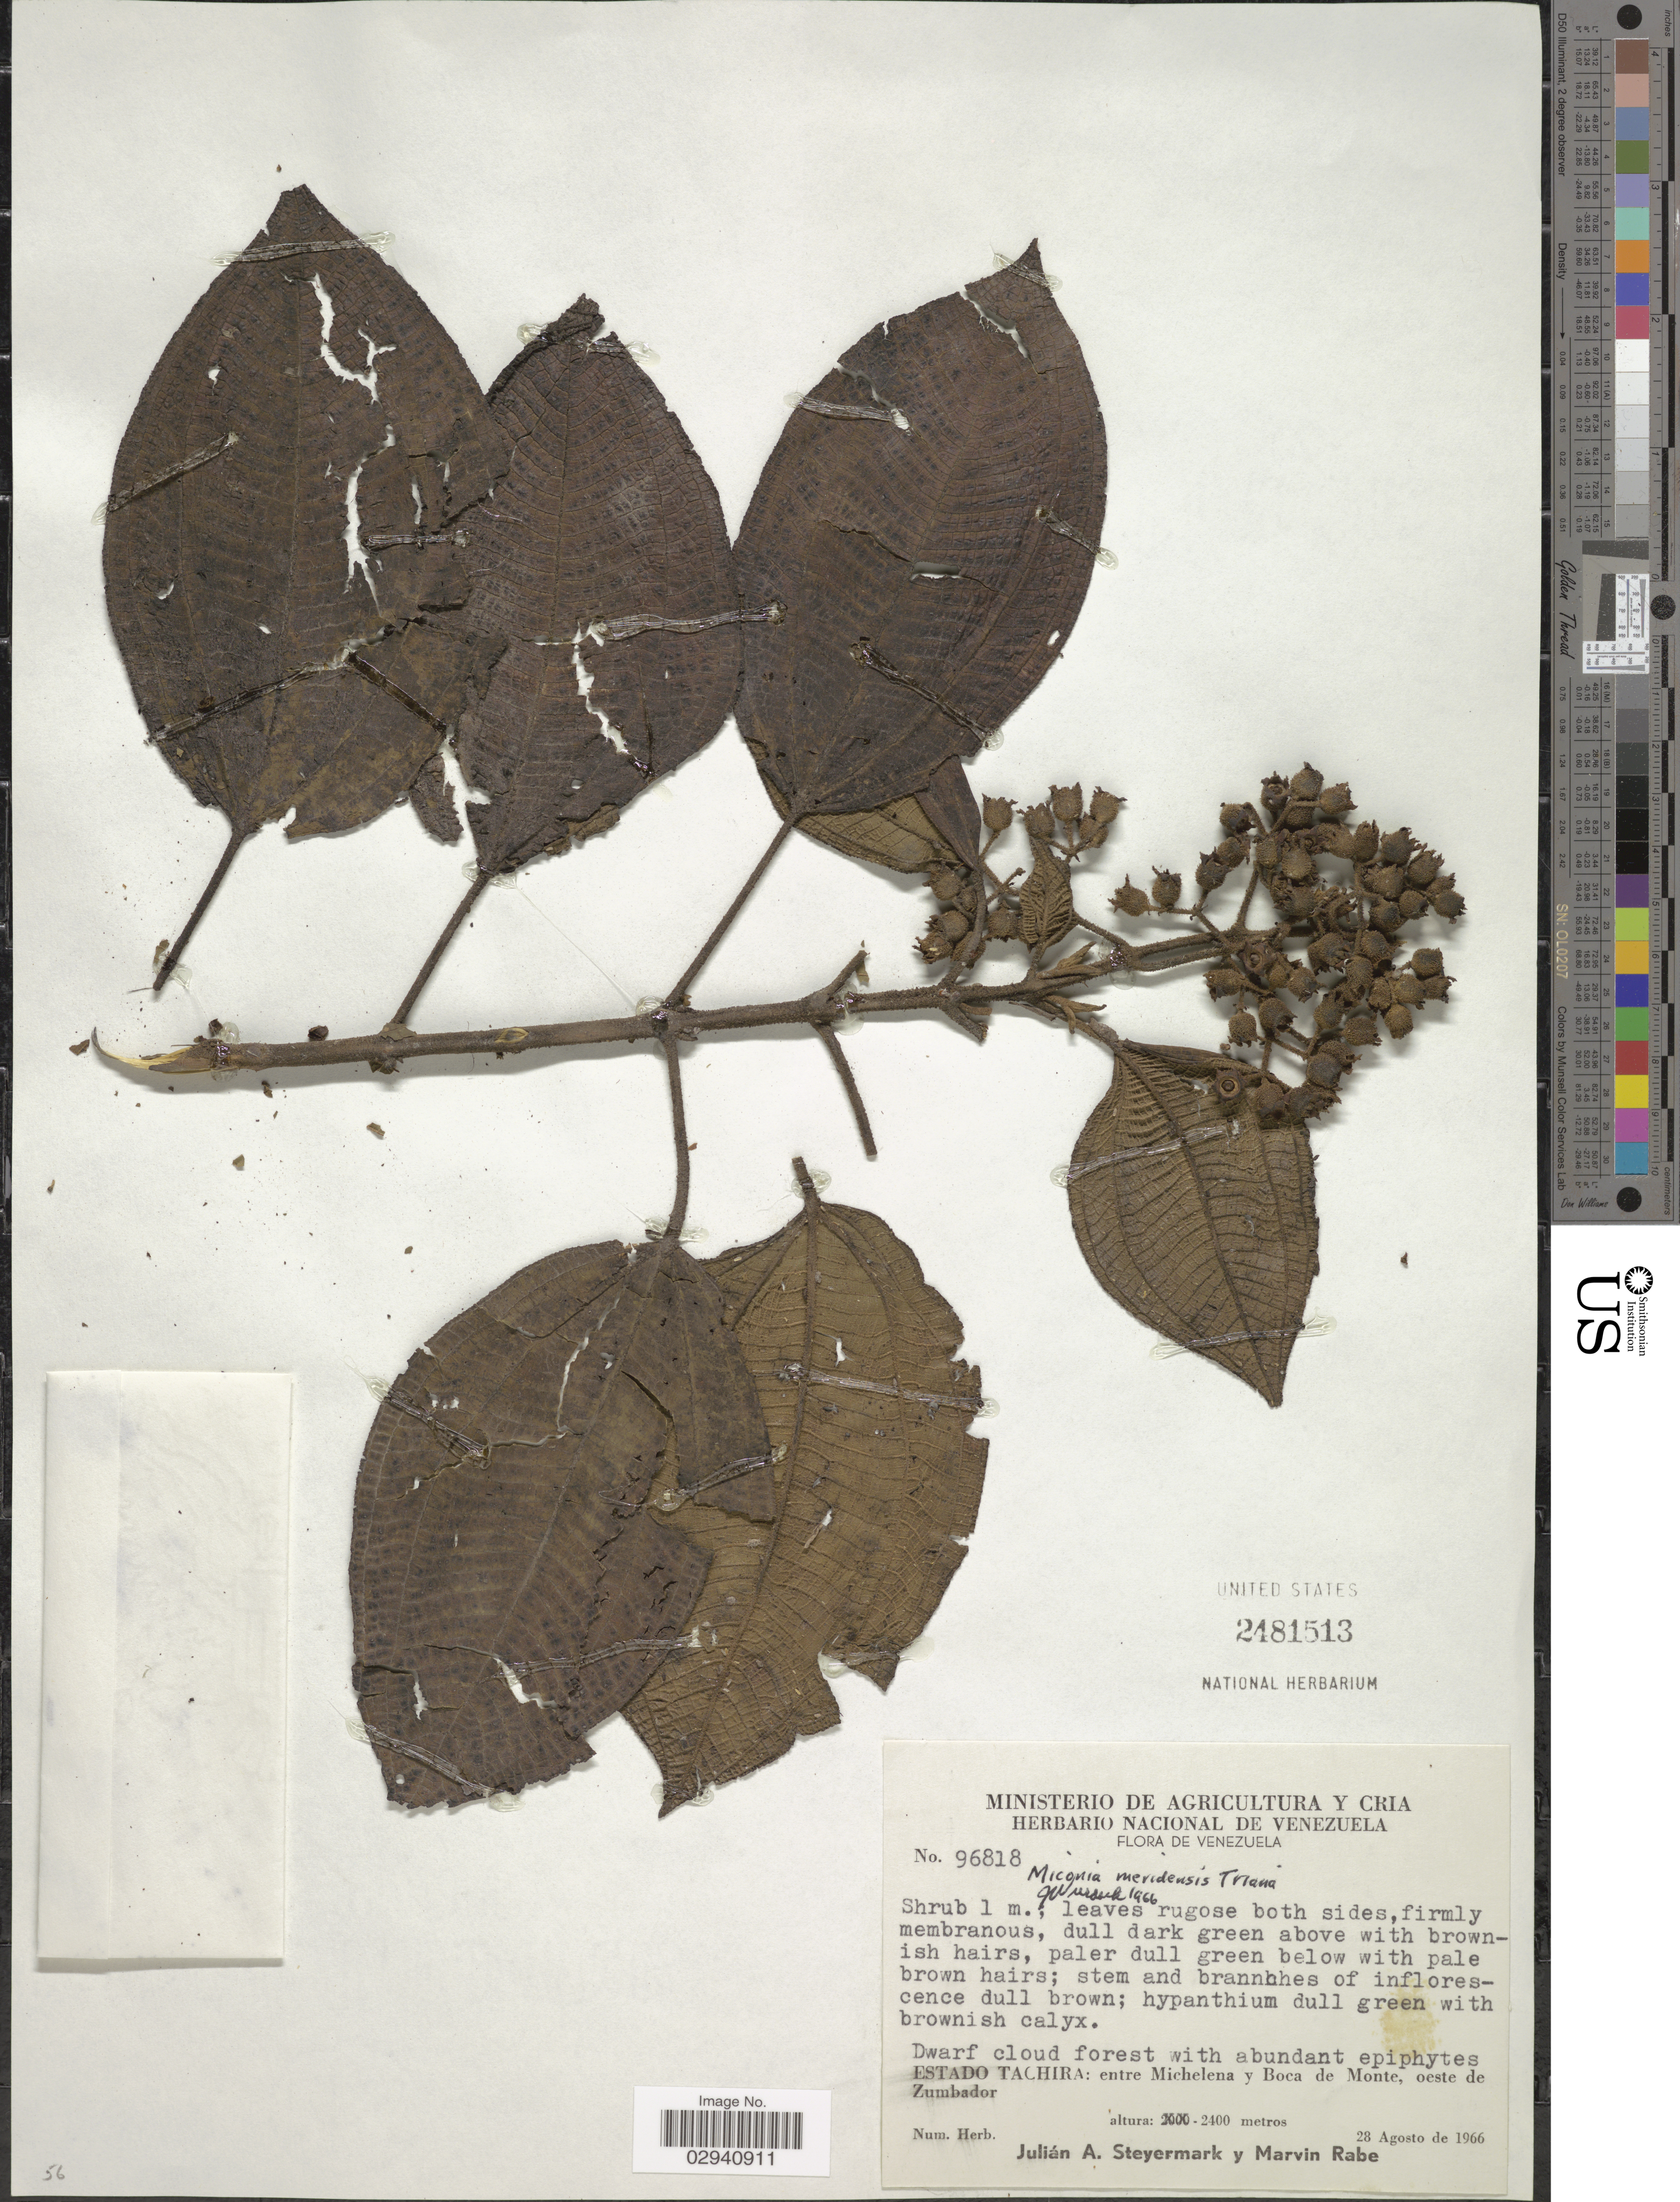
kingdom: Plantae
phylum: Tracheophyta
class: Magnoliopsida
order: Myrtales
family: Melastomataceae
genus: Miconia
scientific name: Miconia meridensis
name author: Triana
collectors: J. Steyermark & M. Rabe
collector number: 96818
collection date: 1966-08-28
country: Venezuela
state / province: Tachira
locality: Entre Michelena y Boca de Monte, oeste de Zumbador.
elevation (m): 2400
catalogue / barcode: US 2481513